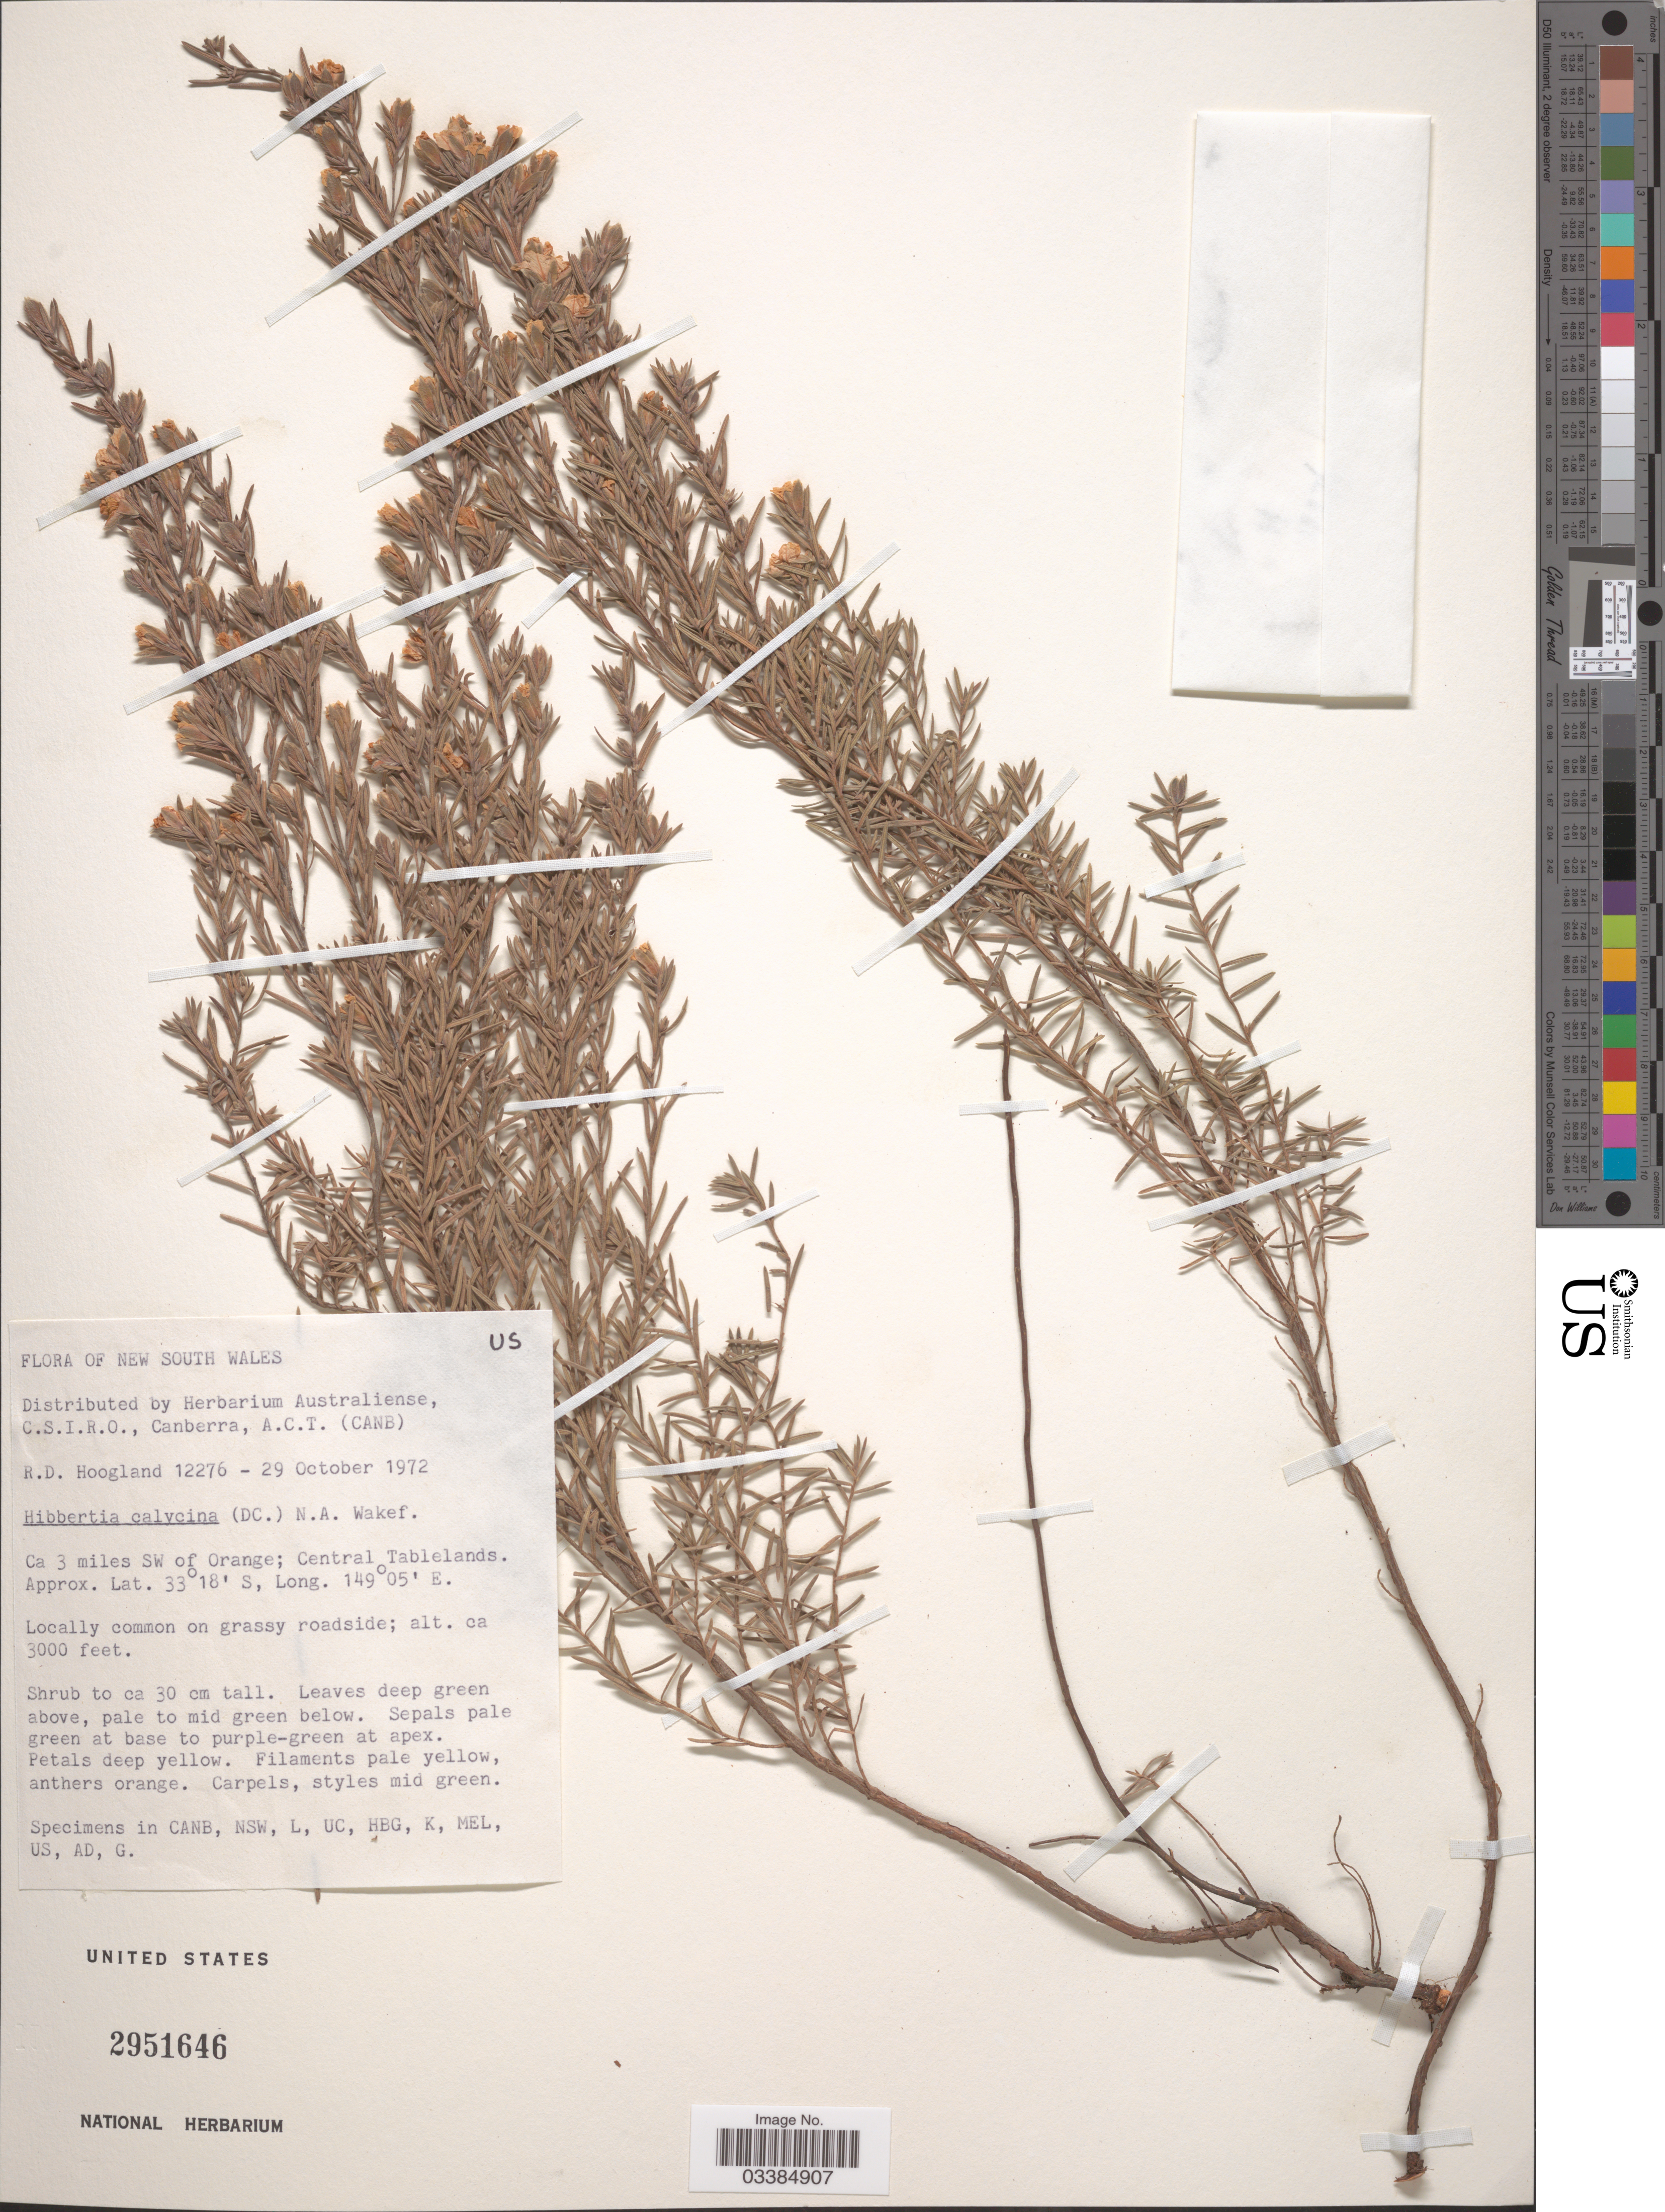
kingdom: Plantae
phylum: Tracheophyta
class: Magnoliopsida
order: Dilleniales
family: Dilleniaceae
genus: Hibbertia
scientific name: Hibbertia calycina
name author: (DC.) N.A. Wakef.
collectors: R. D. Hoogland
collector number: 12276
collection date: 1972-10-29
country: Australia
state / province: New South Wales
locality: Ca 3 miles SW of Orange; Central Tablelands.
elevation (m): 914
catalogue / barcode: US 2951646